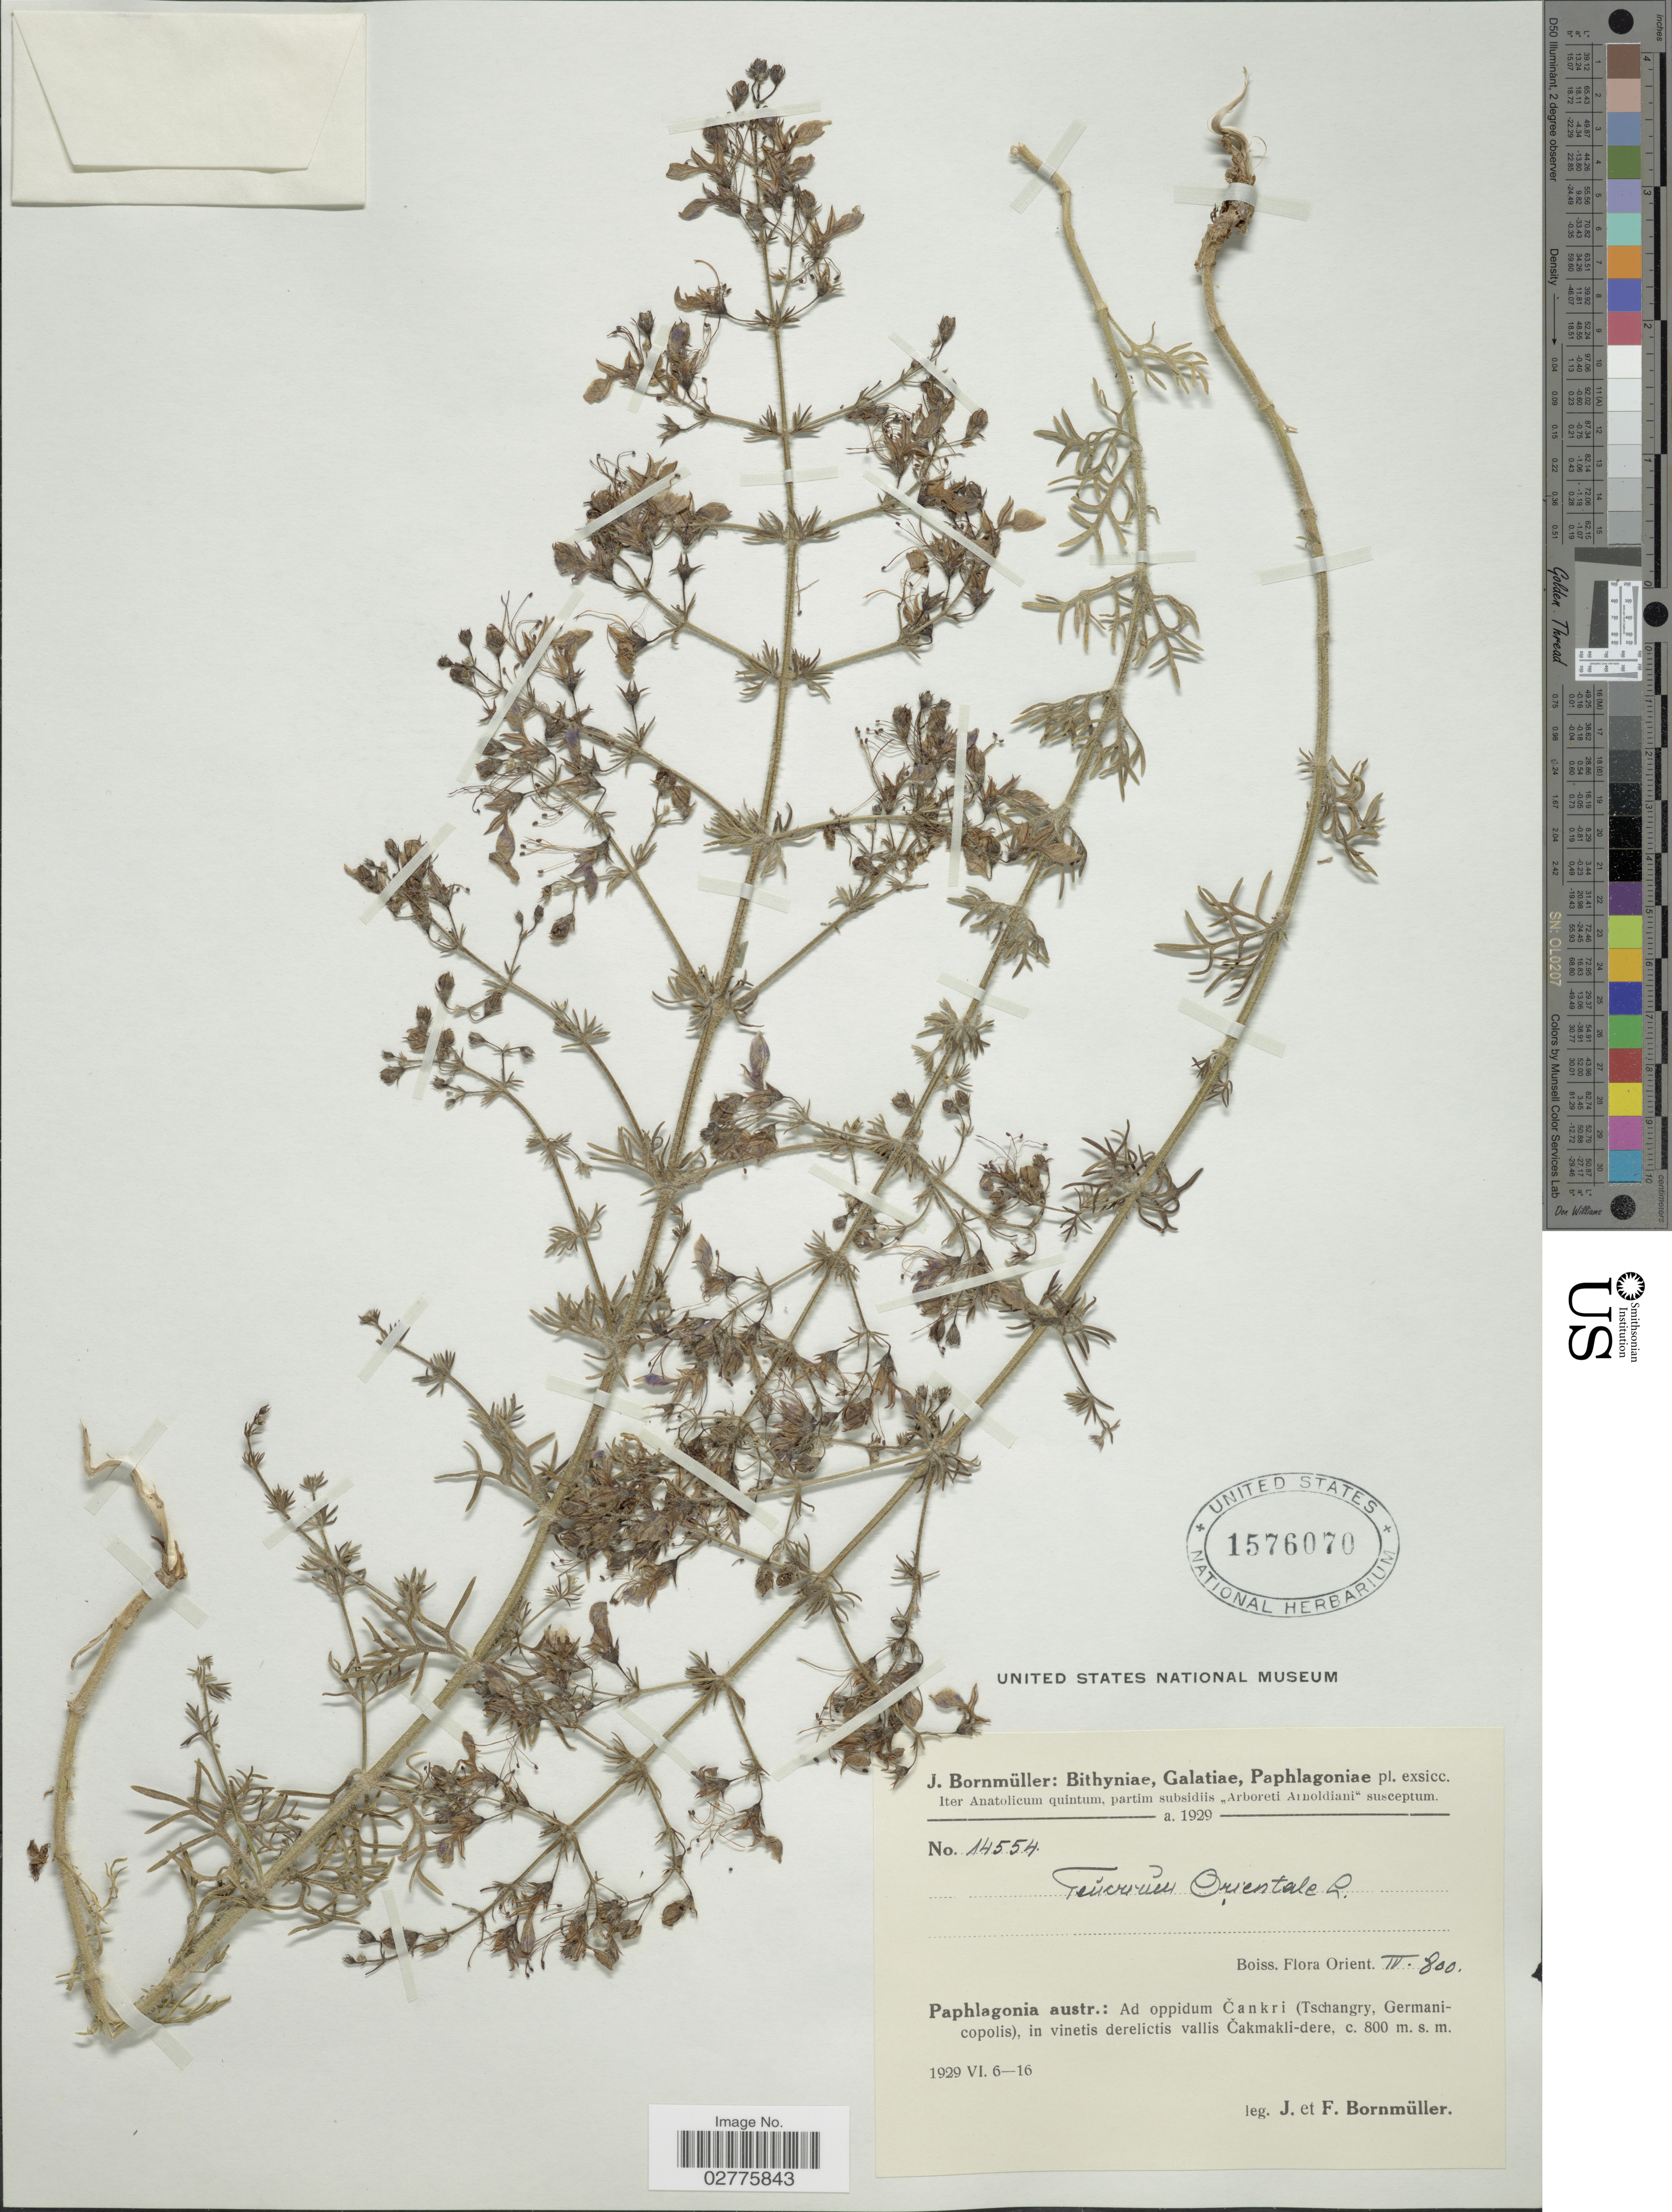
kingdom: Plantae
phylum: Tracheophyta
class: Magnoliopsida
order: Lamiales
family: Lamiaceae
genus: Teucrium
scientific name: Teucrium orientale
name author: L.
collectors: J. Bornmüller & F. Bornmüller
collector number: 14554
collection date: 1929-06-06/1929-06-16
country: Turkey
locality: Paphlagonia austr.: Ad oppidum Cankri (Tschangary, Germani-copolis), in vinetis derelictis vallis Cakmakli-dere.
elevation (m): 800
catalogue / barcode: US 1576070